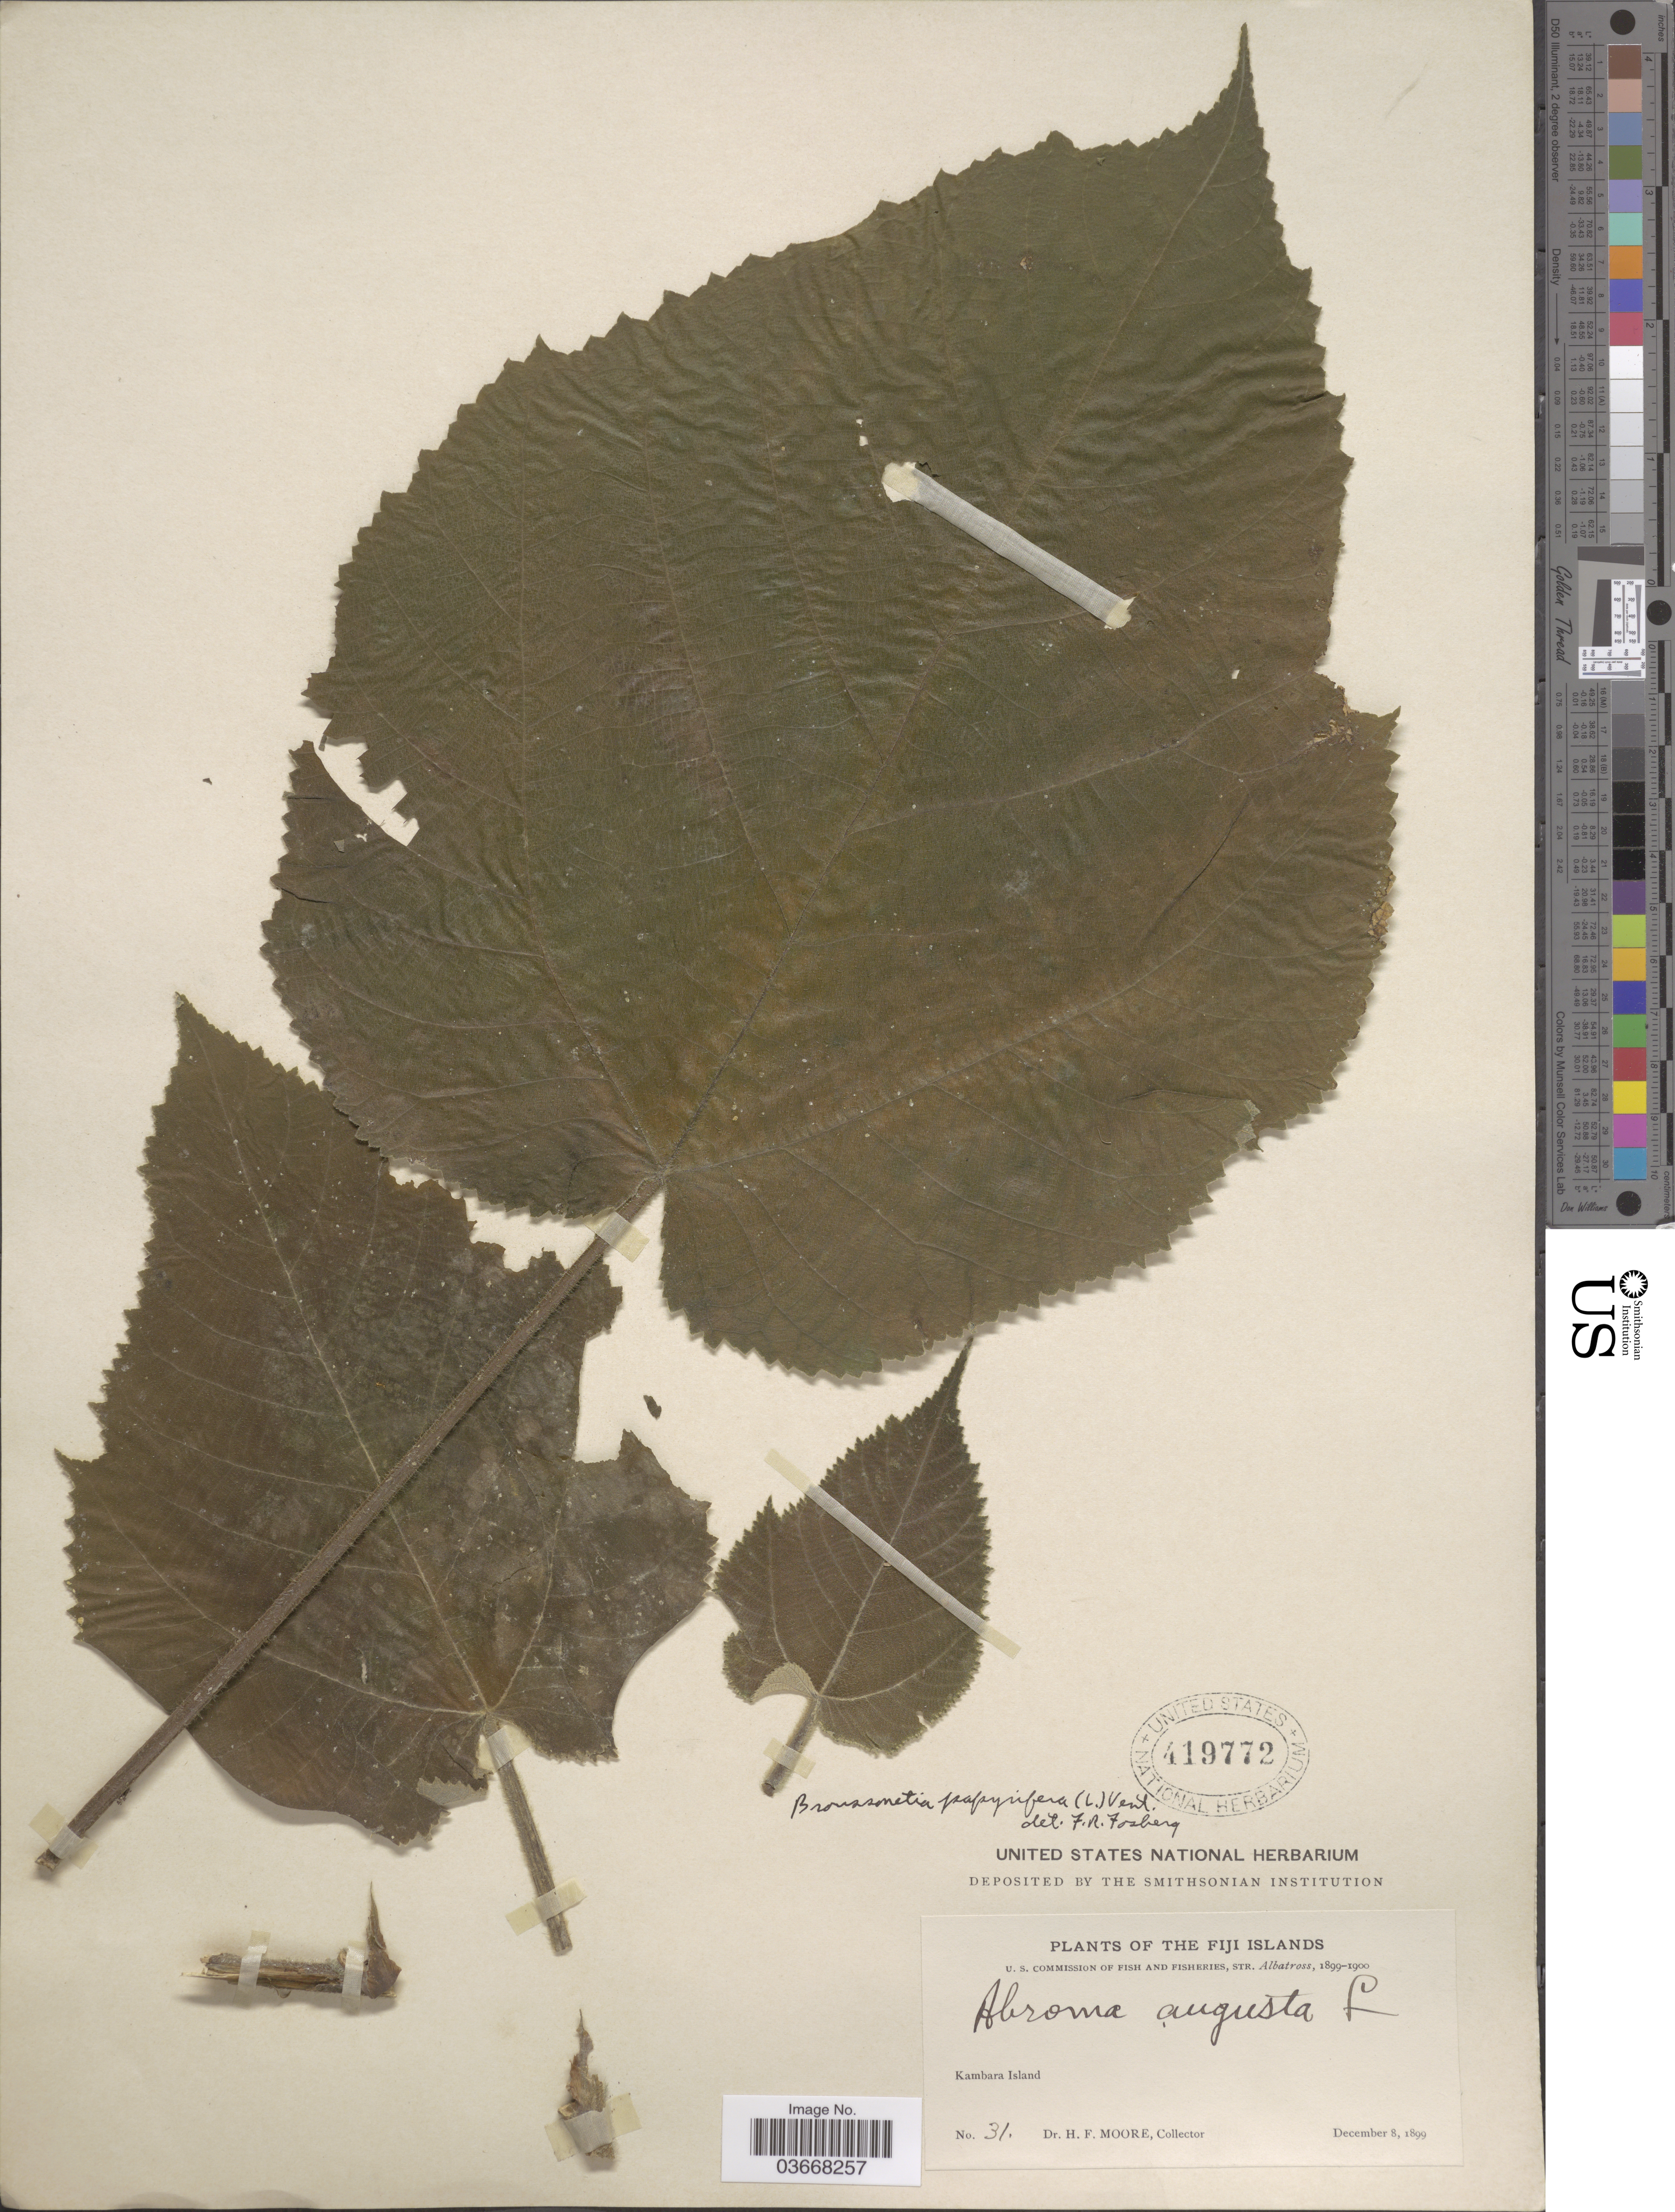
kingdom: Plantae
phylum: Tracheophyta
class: Magnoliopsida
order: Rosales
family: Moraceae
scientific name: Broussoneta papyrifera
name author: (L.) L'Hér. ex Vent.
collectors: H. F. Moore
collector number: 31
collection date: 1899-12-08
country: Fiji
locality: Kambara Island.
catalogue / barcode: US 419772